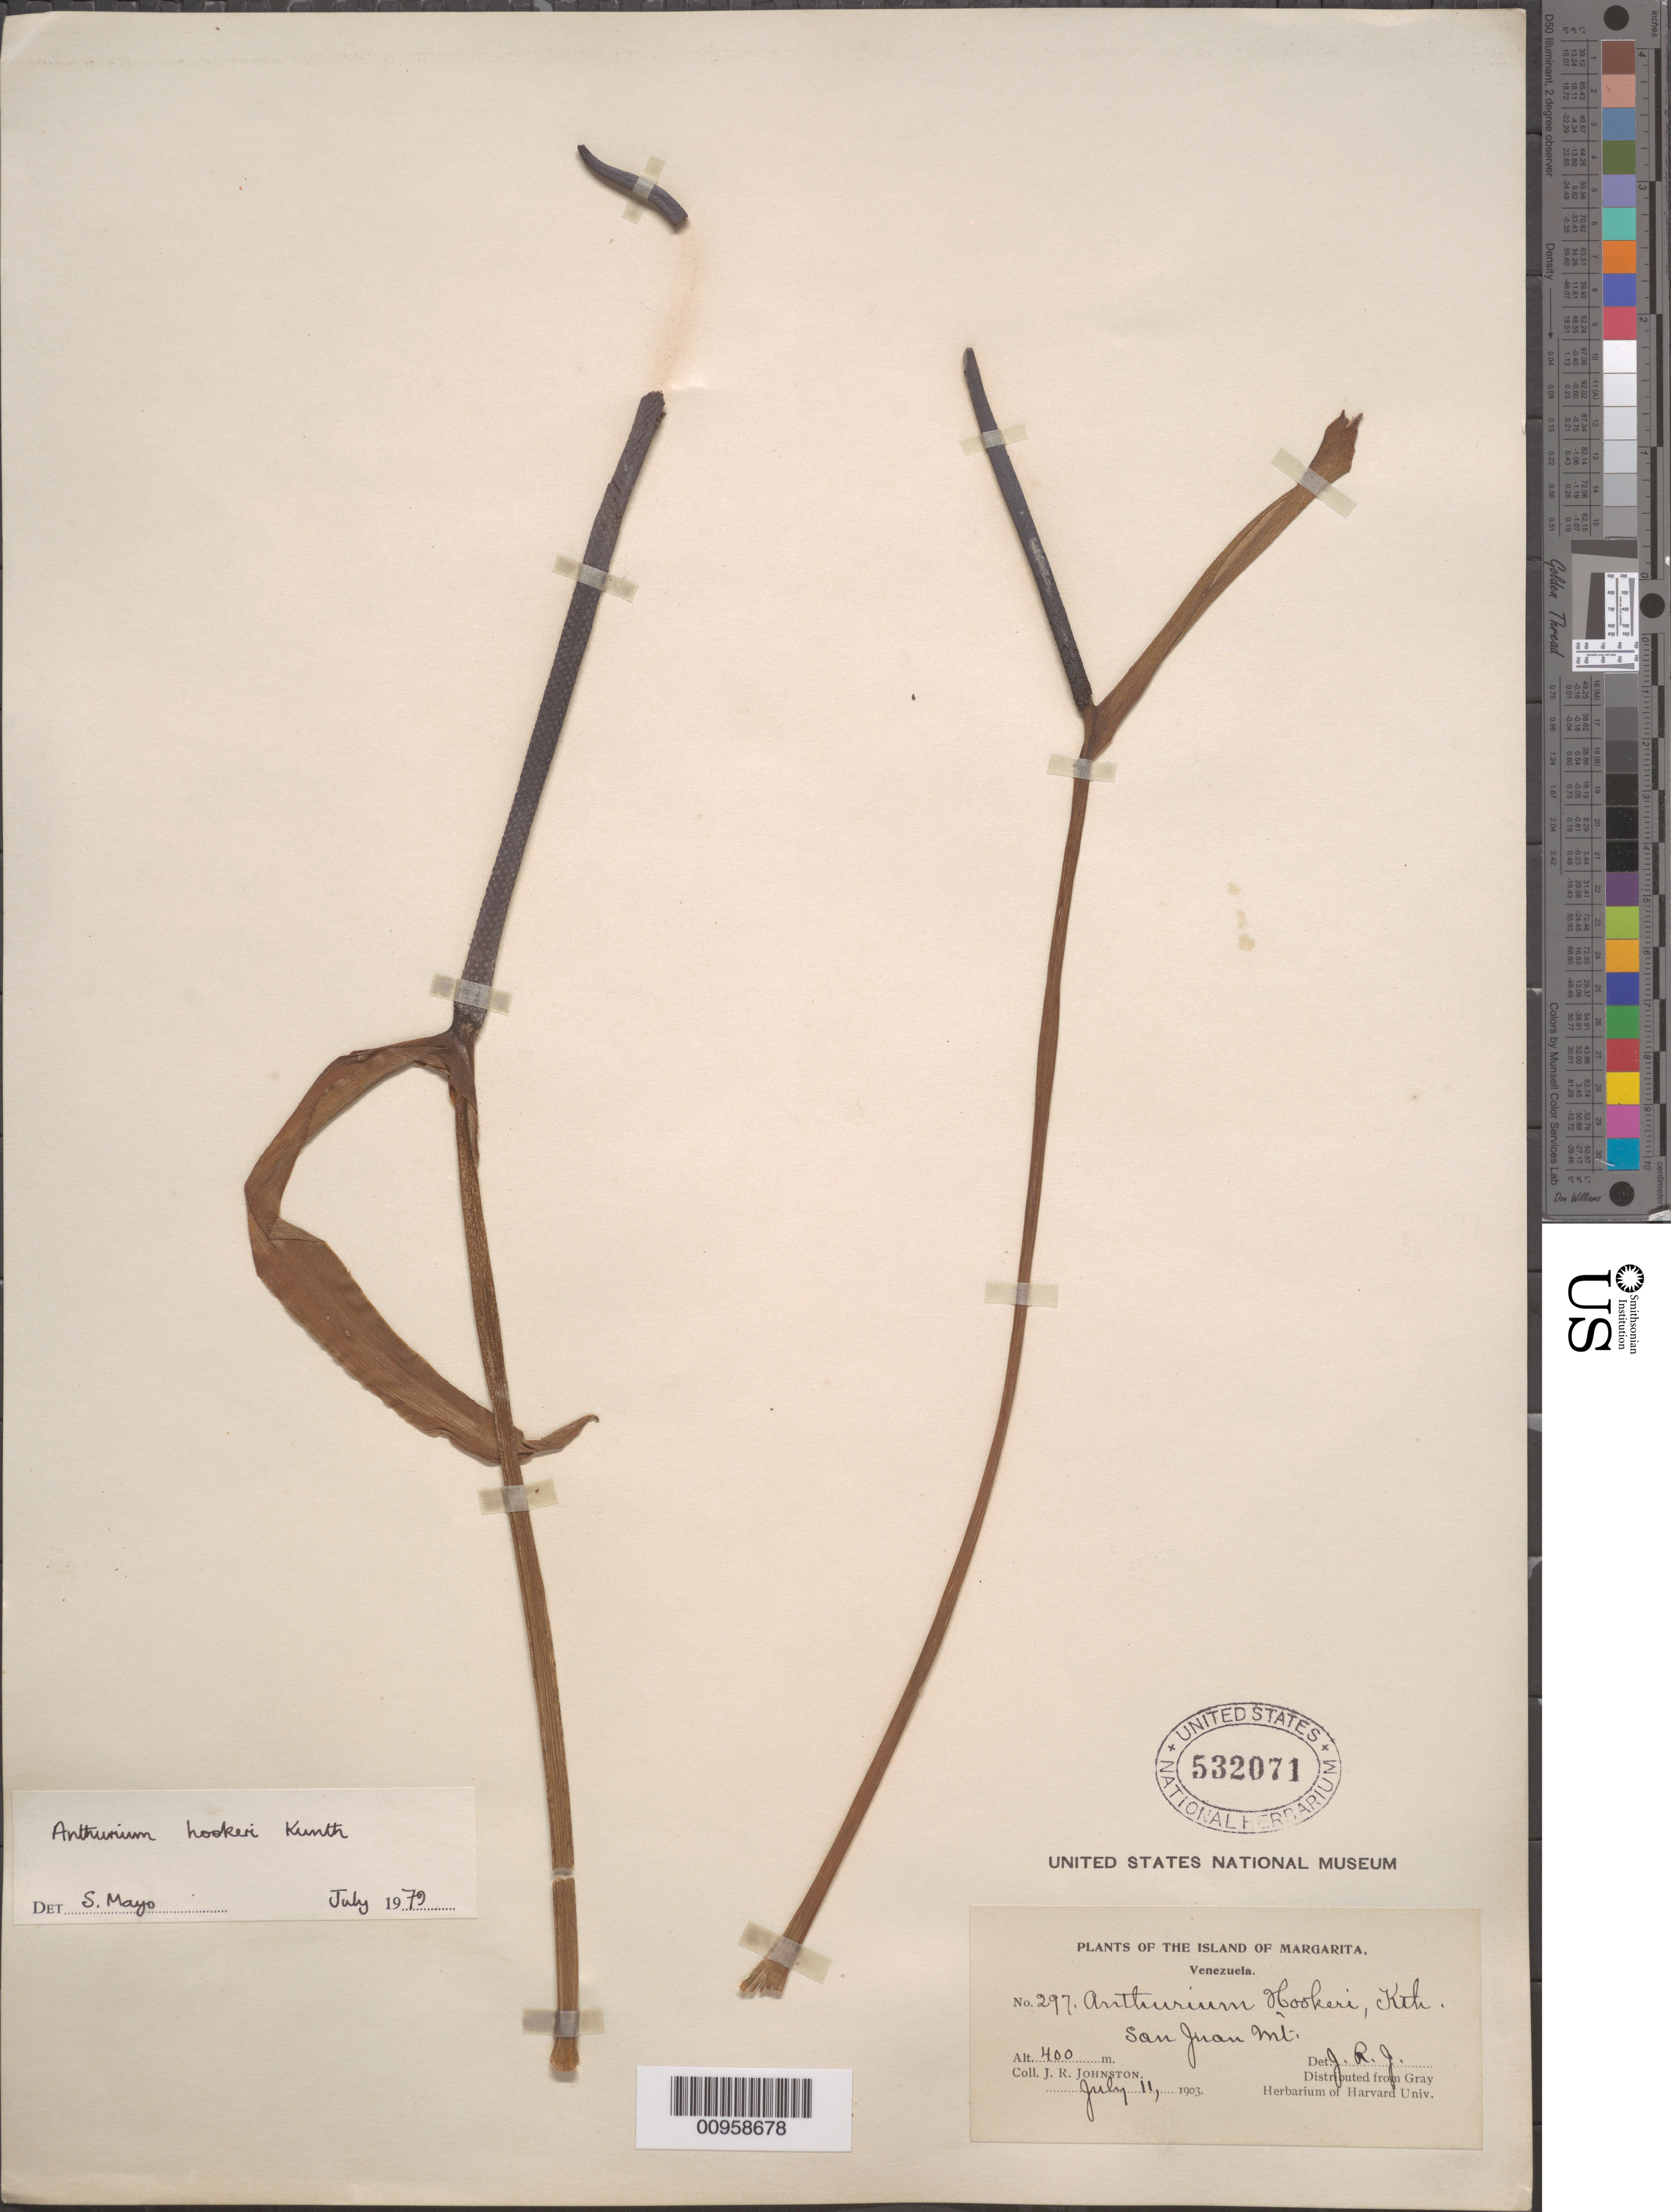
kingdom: Plantae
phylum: Tracheophyta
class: Liliopsida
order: Alismatales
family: Araceae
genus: Anthurium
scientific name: Anthurium hookeri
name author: Kunth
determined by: Mayo, S.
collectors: J. Johnston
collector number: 297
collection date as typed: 11 Jul 1903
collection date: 1903-07-11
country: Venezuela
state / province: Nueva Esparta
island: Margarita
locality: San Juan Mountain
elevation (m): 400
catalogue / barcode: US 532071